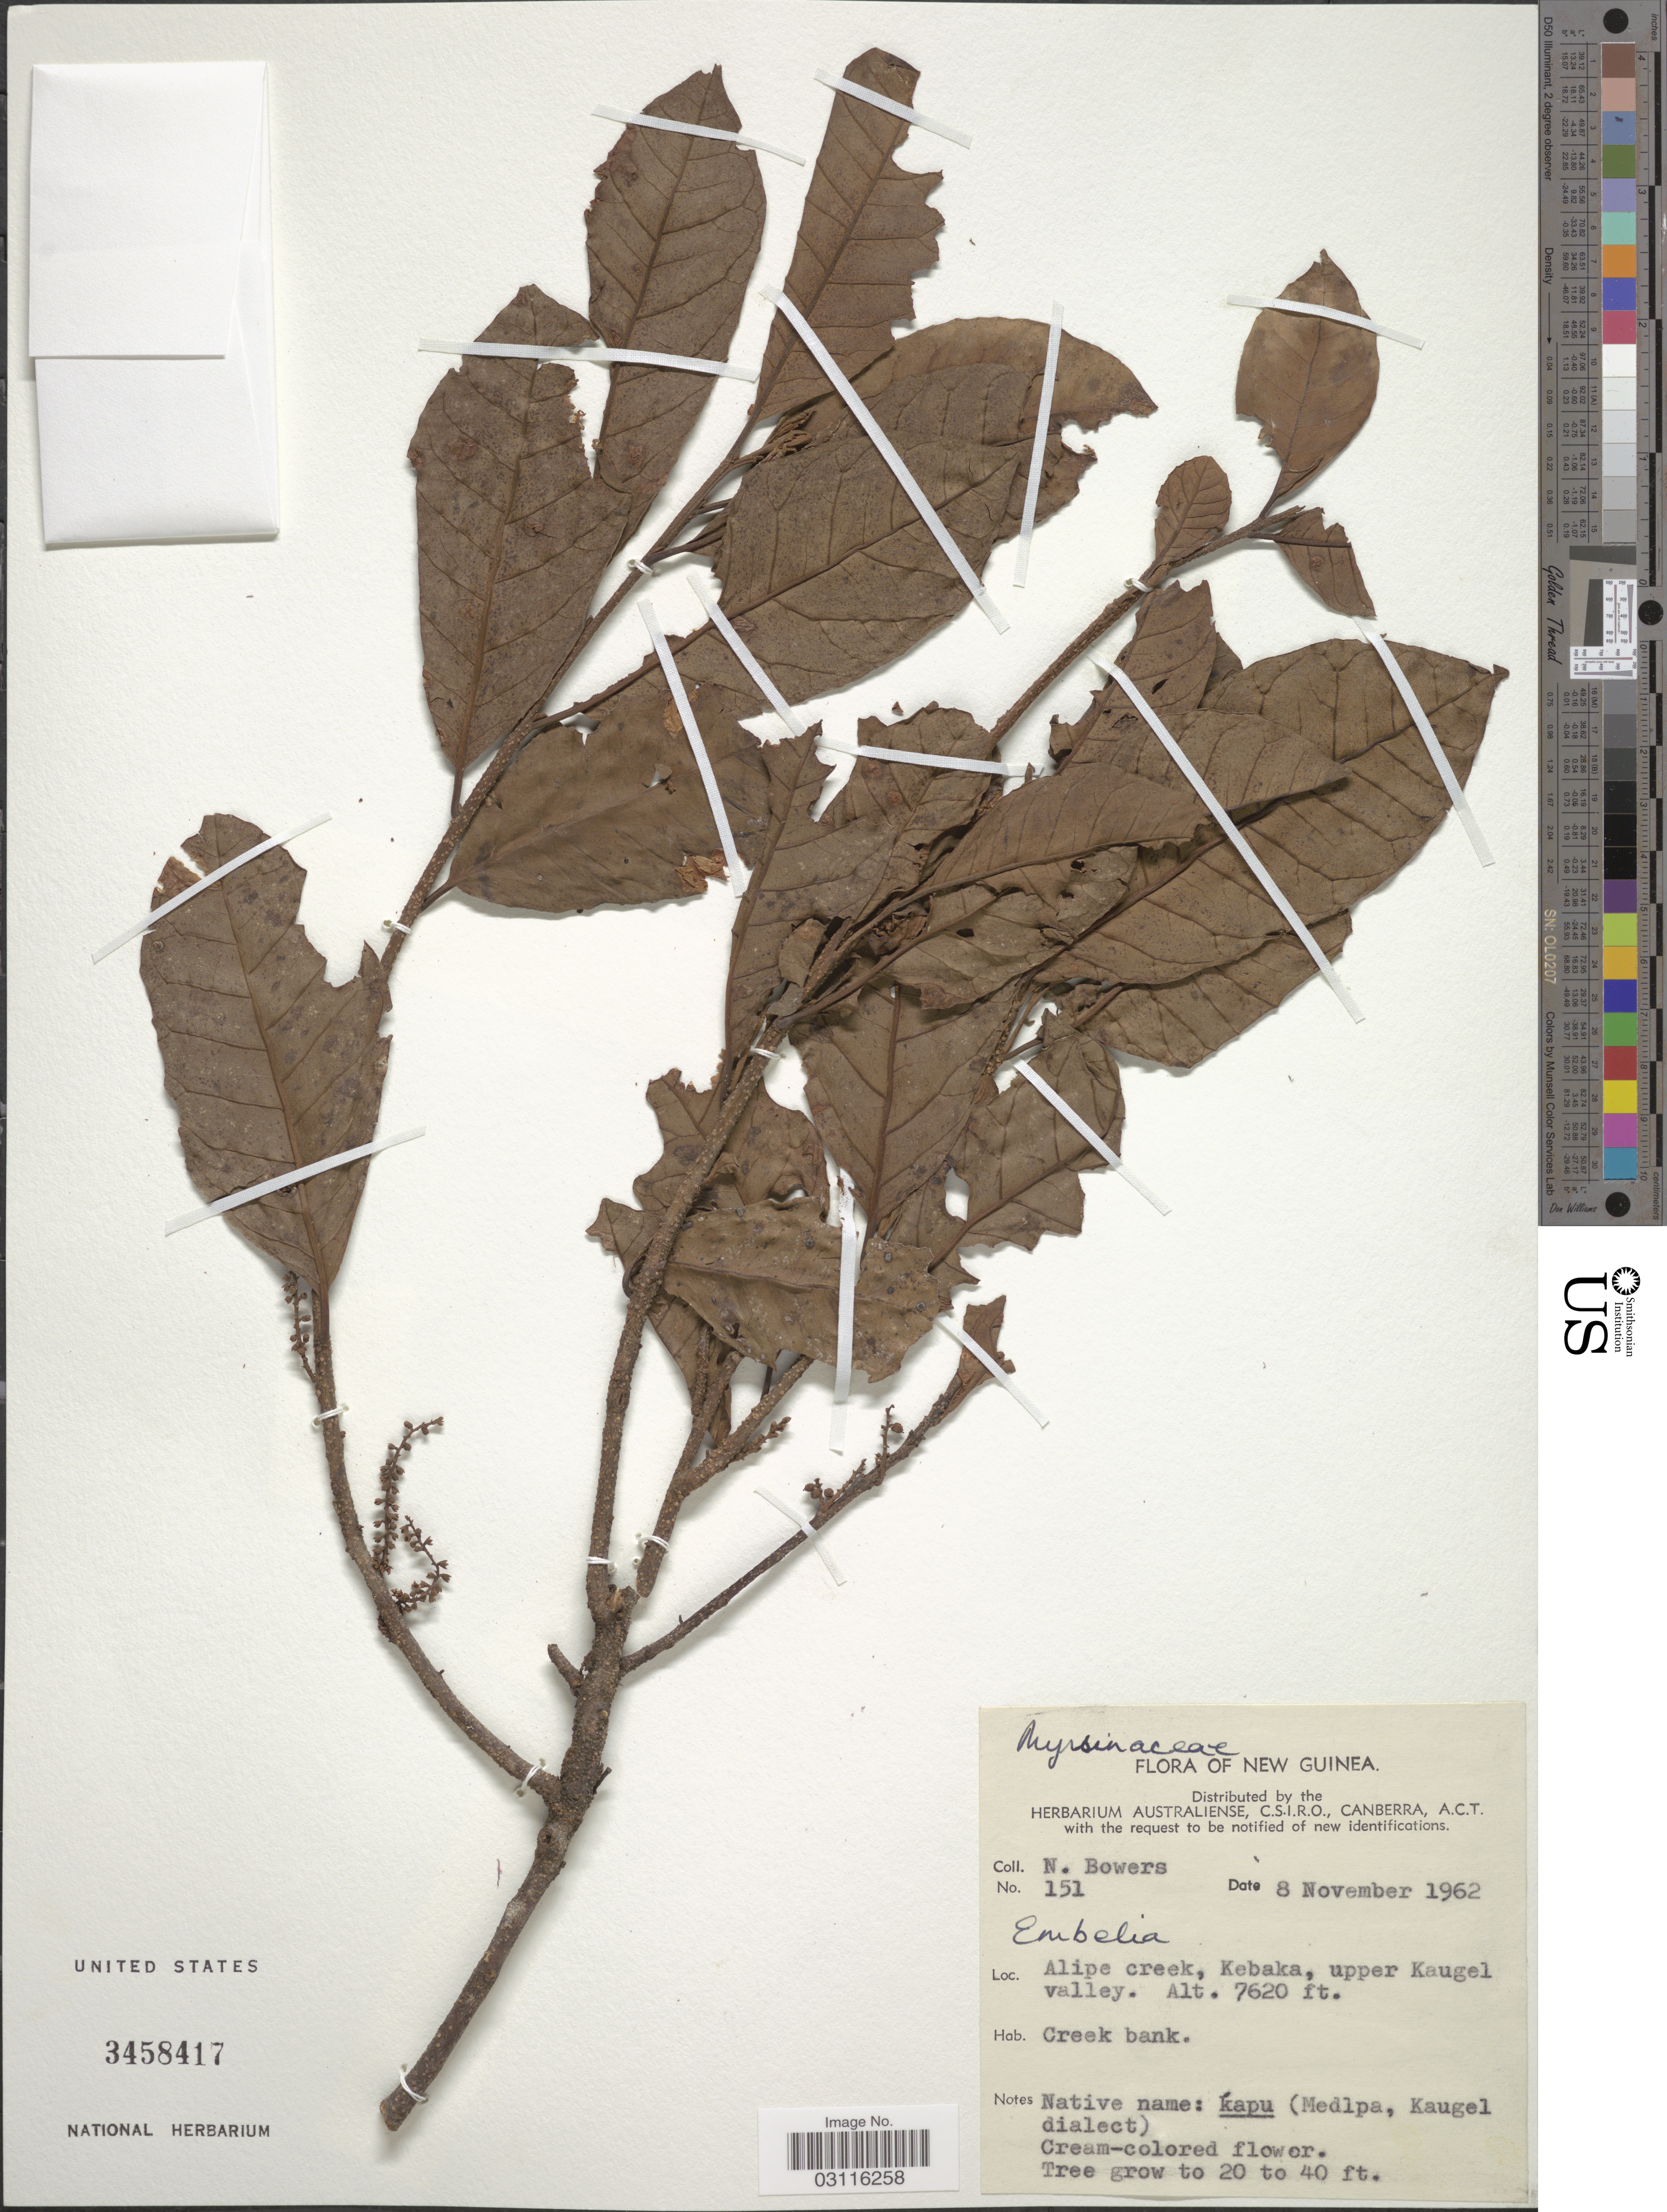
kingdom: Plantae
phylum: Tracheophyta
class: Magnoliopsida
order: Ericales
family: Primulaceae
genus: Embelia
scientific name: Embelia sp.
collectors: N. Bowers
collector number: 151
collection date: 1962-11-08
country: Papua New Guinea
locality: New Guinea. Alipe creek, Kebaka, upper Kaugel valley.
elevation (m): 2323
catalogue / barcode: US 3458417